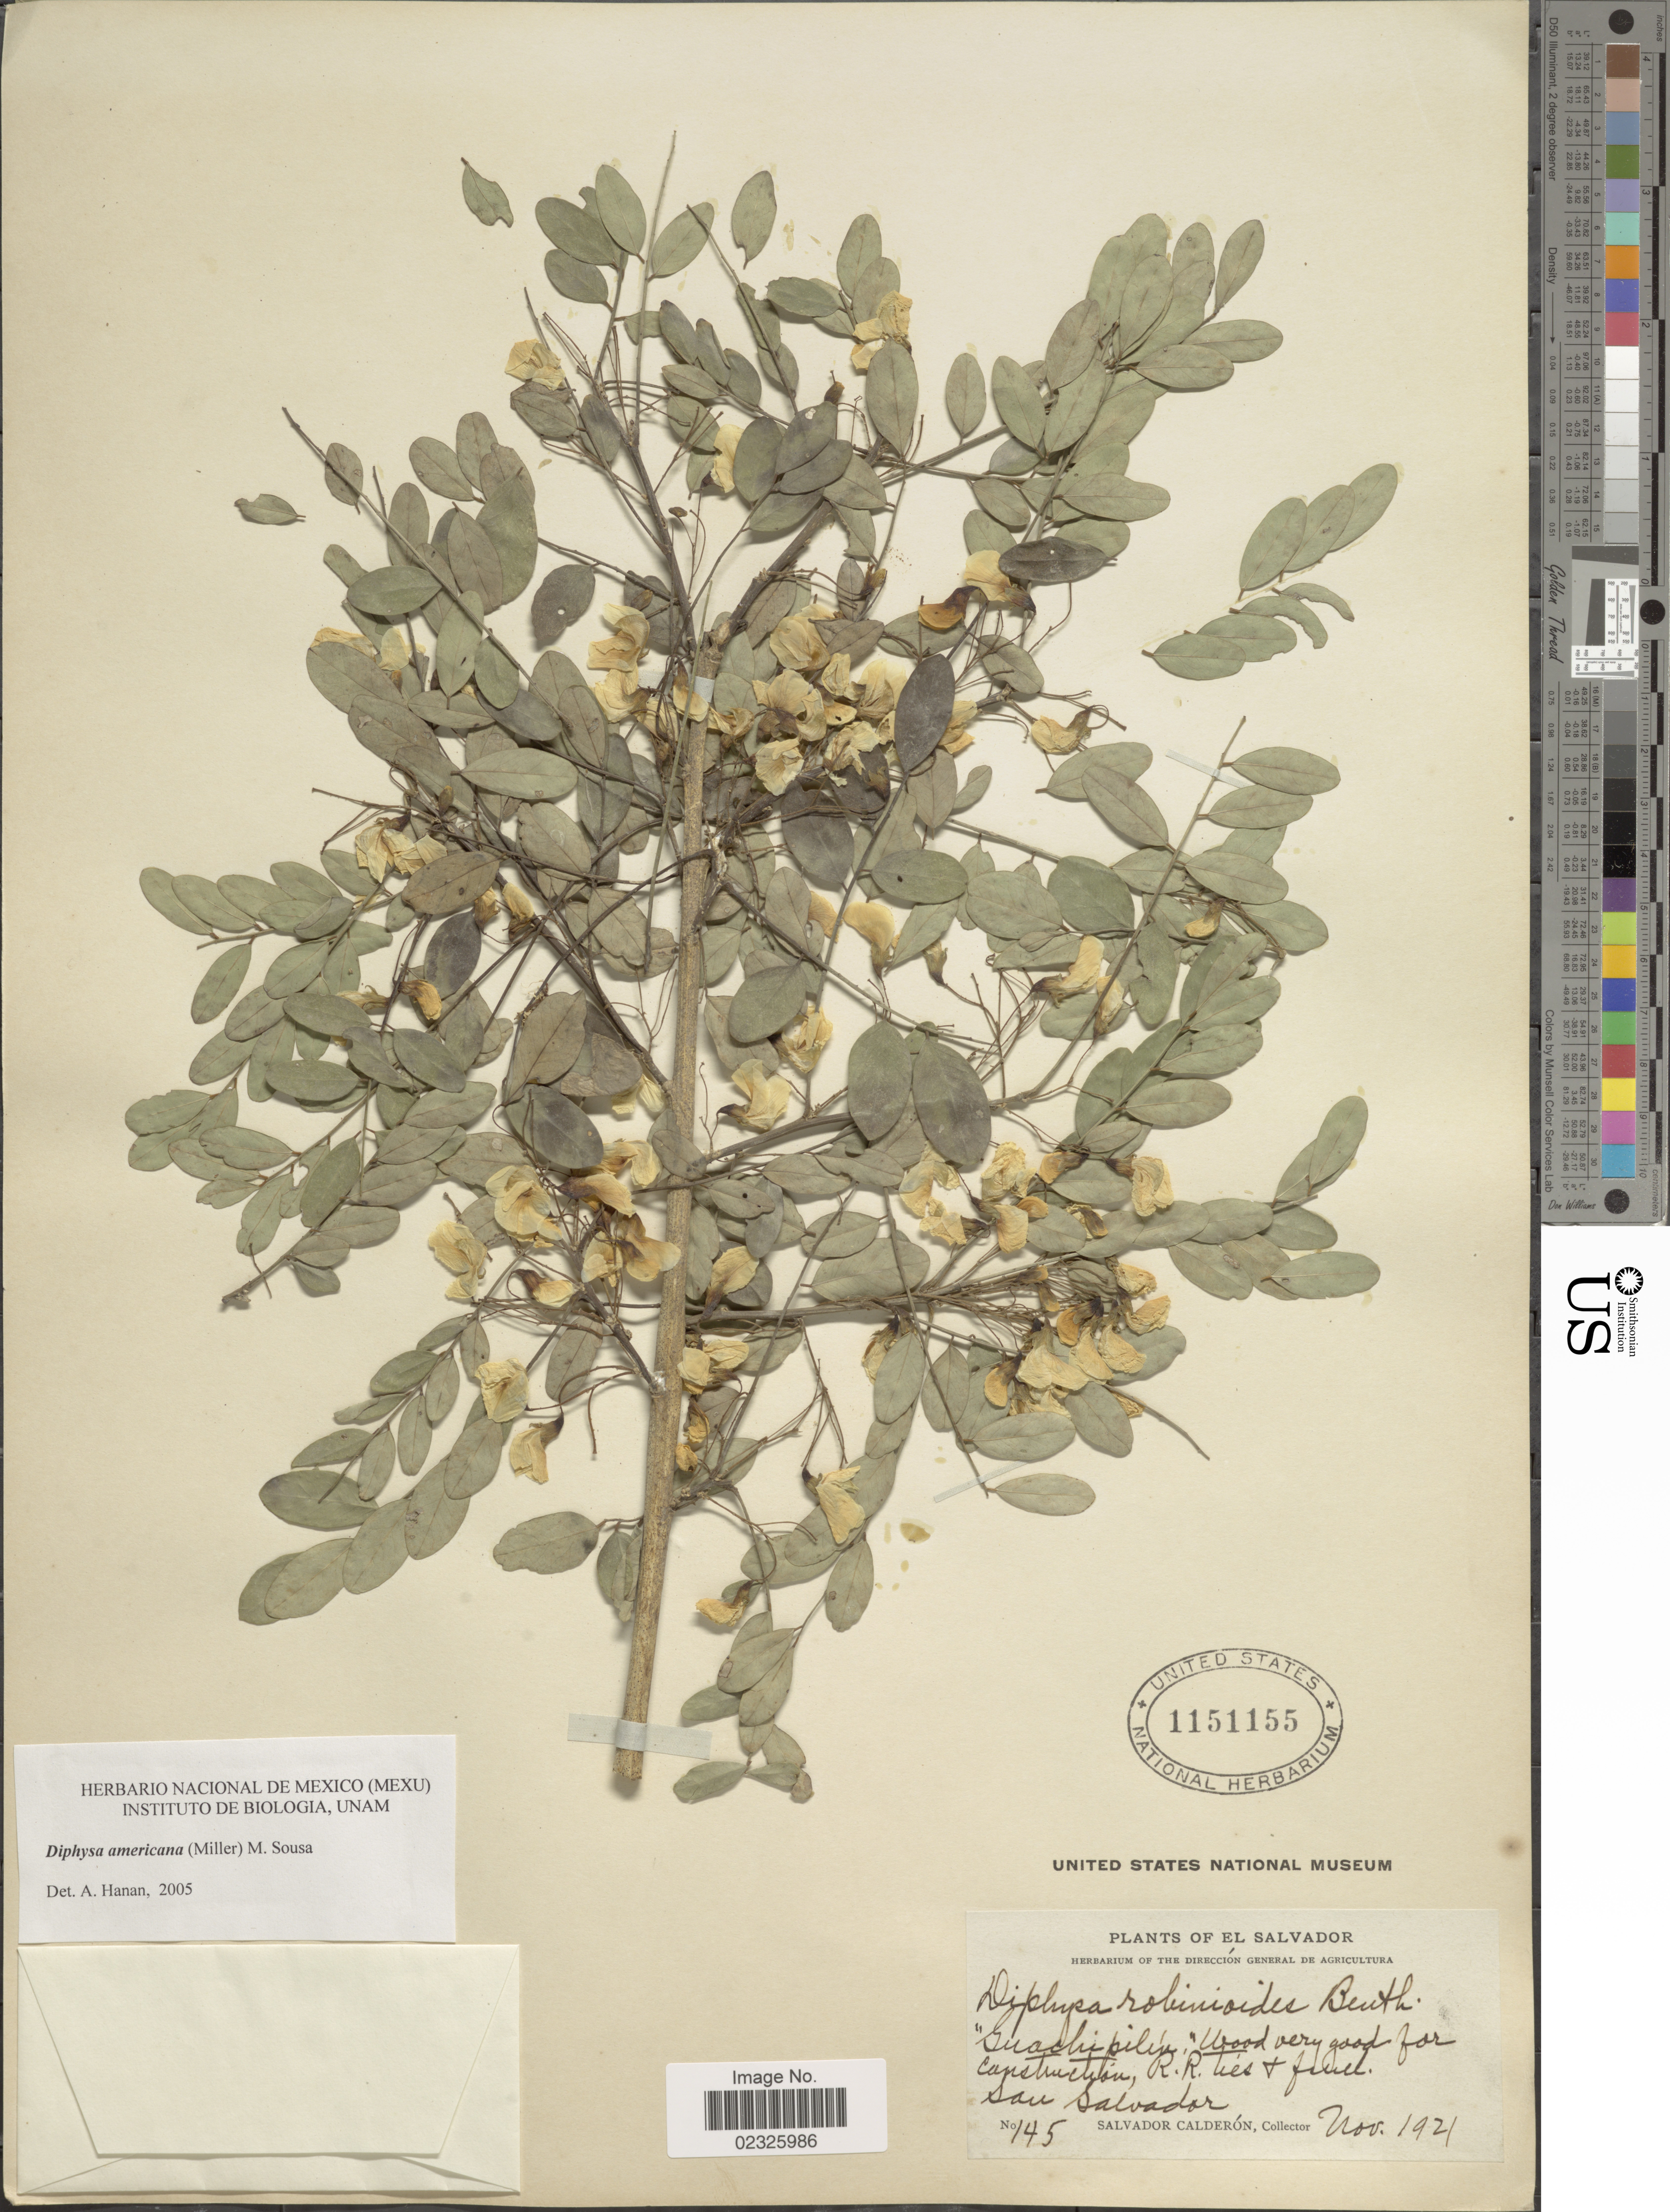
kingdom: Plantae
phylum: Tracheophyta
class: Magnoliopsida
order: Fabales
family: Fabaceae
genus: Diphysa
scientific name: Diphysa americana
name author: (Mill.) M. Sousa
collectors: S. Calderón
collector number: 145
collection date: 1921-11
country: El Salvador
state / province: San Salvador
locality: R. R. Ties + fuel [unsure placement]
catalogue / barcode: US 1151155